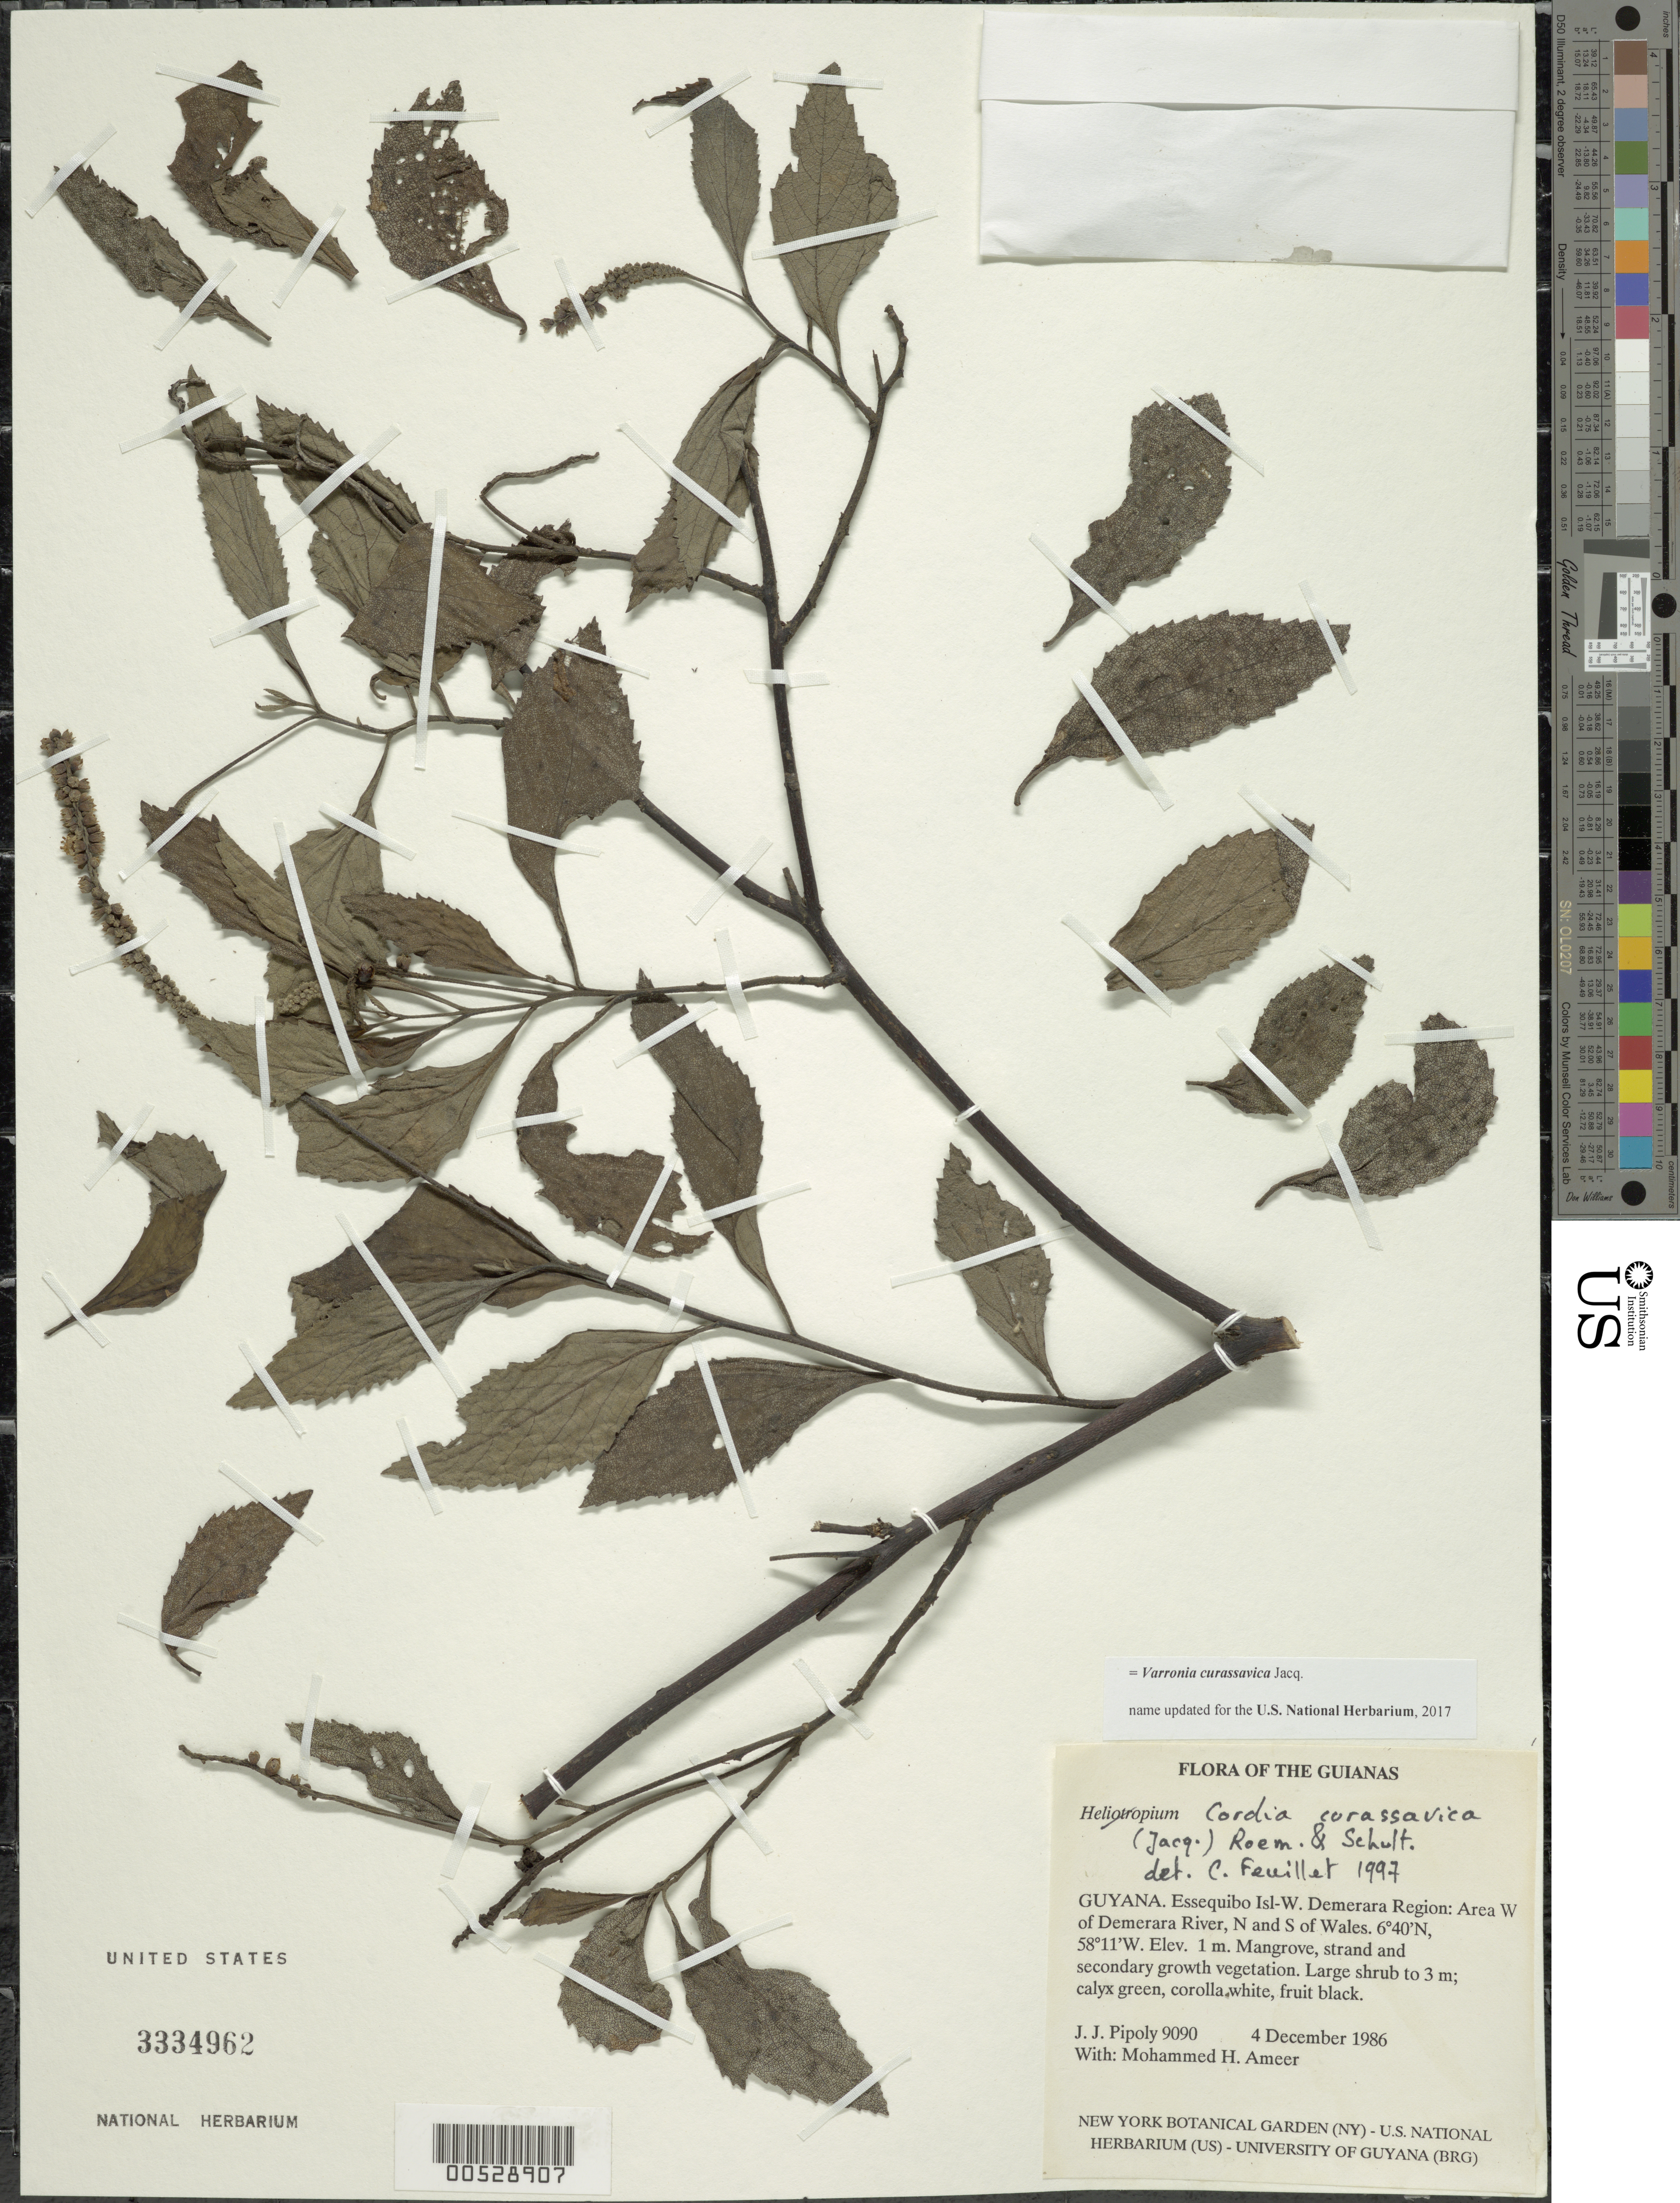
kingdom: Plantae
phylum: Tracheophyta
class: Magnoliopsida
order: Boraginales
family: Cordiaceae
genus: Varronia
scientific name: Varronia curassavica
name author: Jacq.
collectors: J. J. Pipoly & M. Ameer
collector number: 9090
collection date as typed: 4 December 1986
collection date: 1986-12-04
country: Guyana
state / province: Essequibo Isl-W. Demerara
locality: Area W of Demerara River, N and S of Wales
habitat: Mangrove, strand and secondary growth vegetation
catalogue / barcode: US 3334962